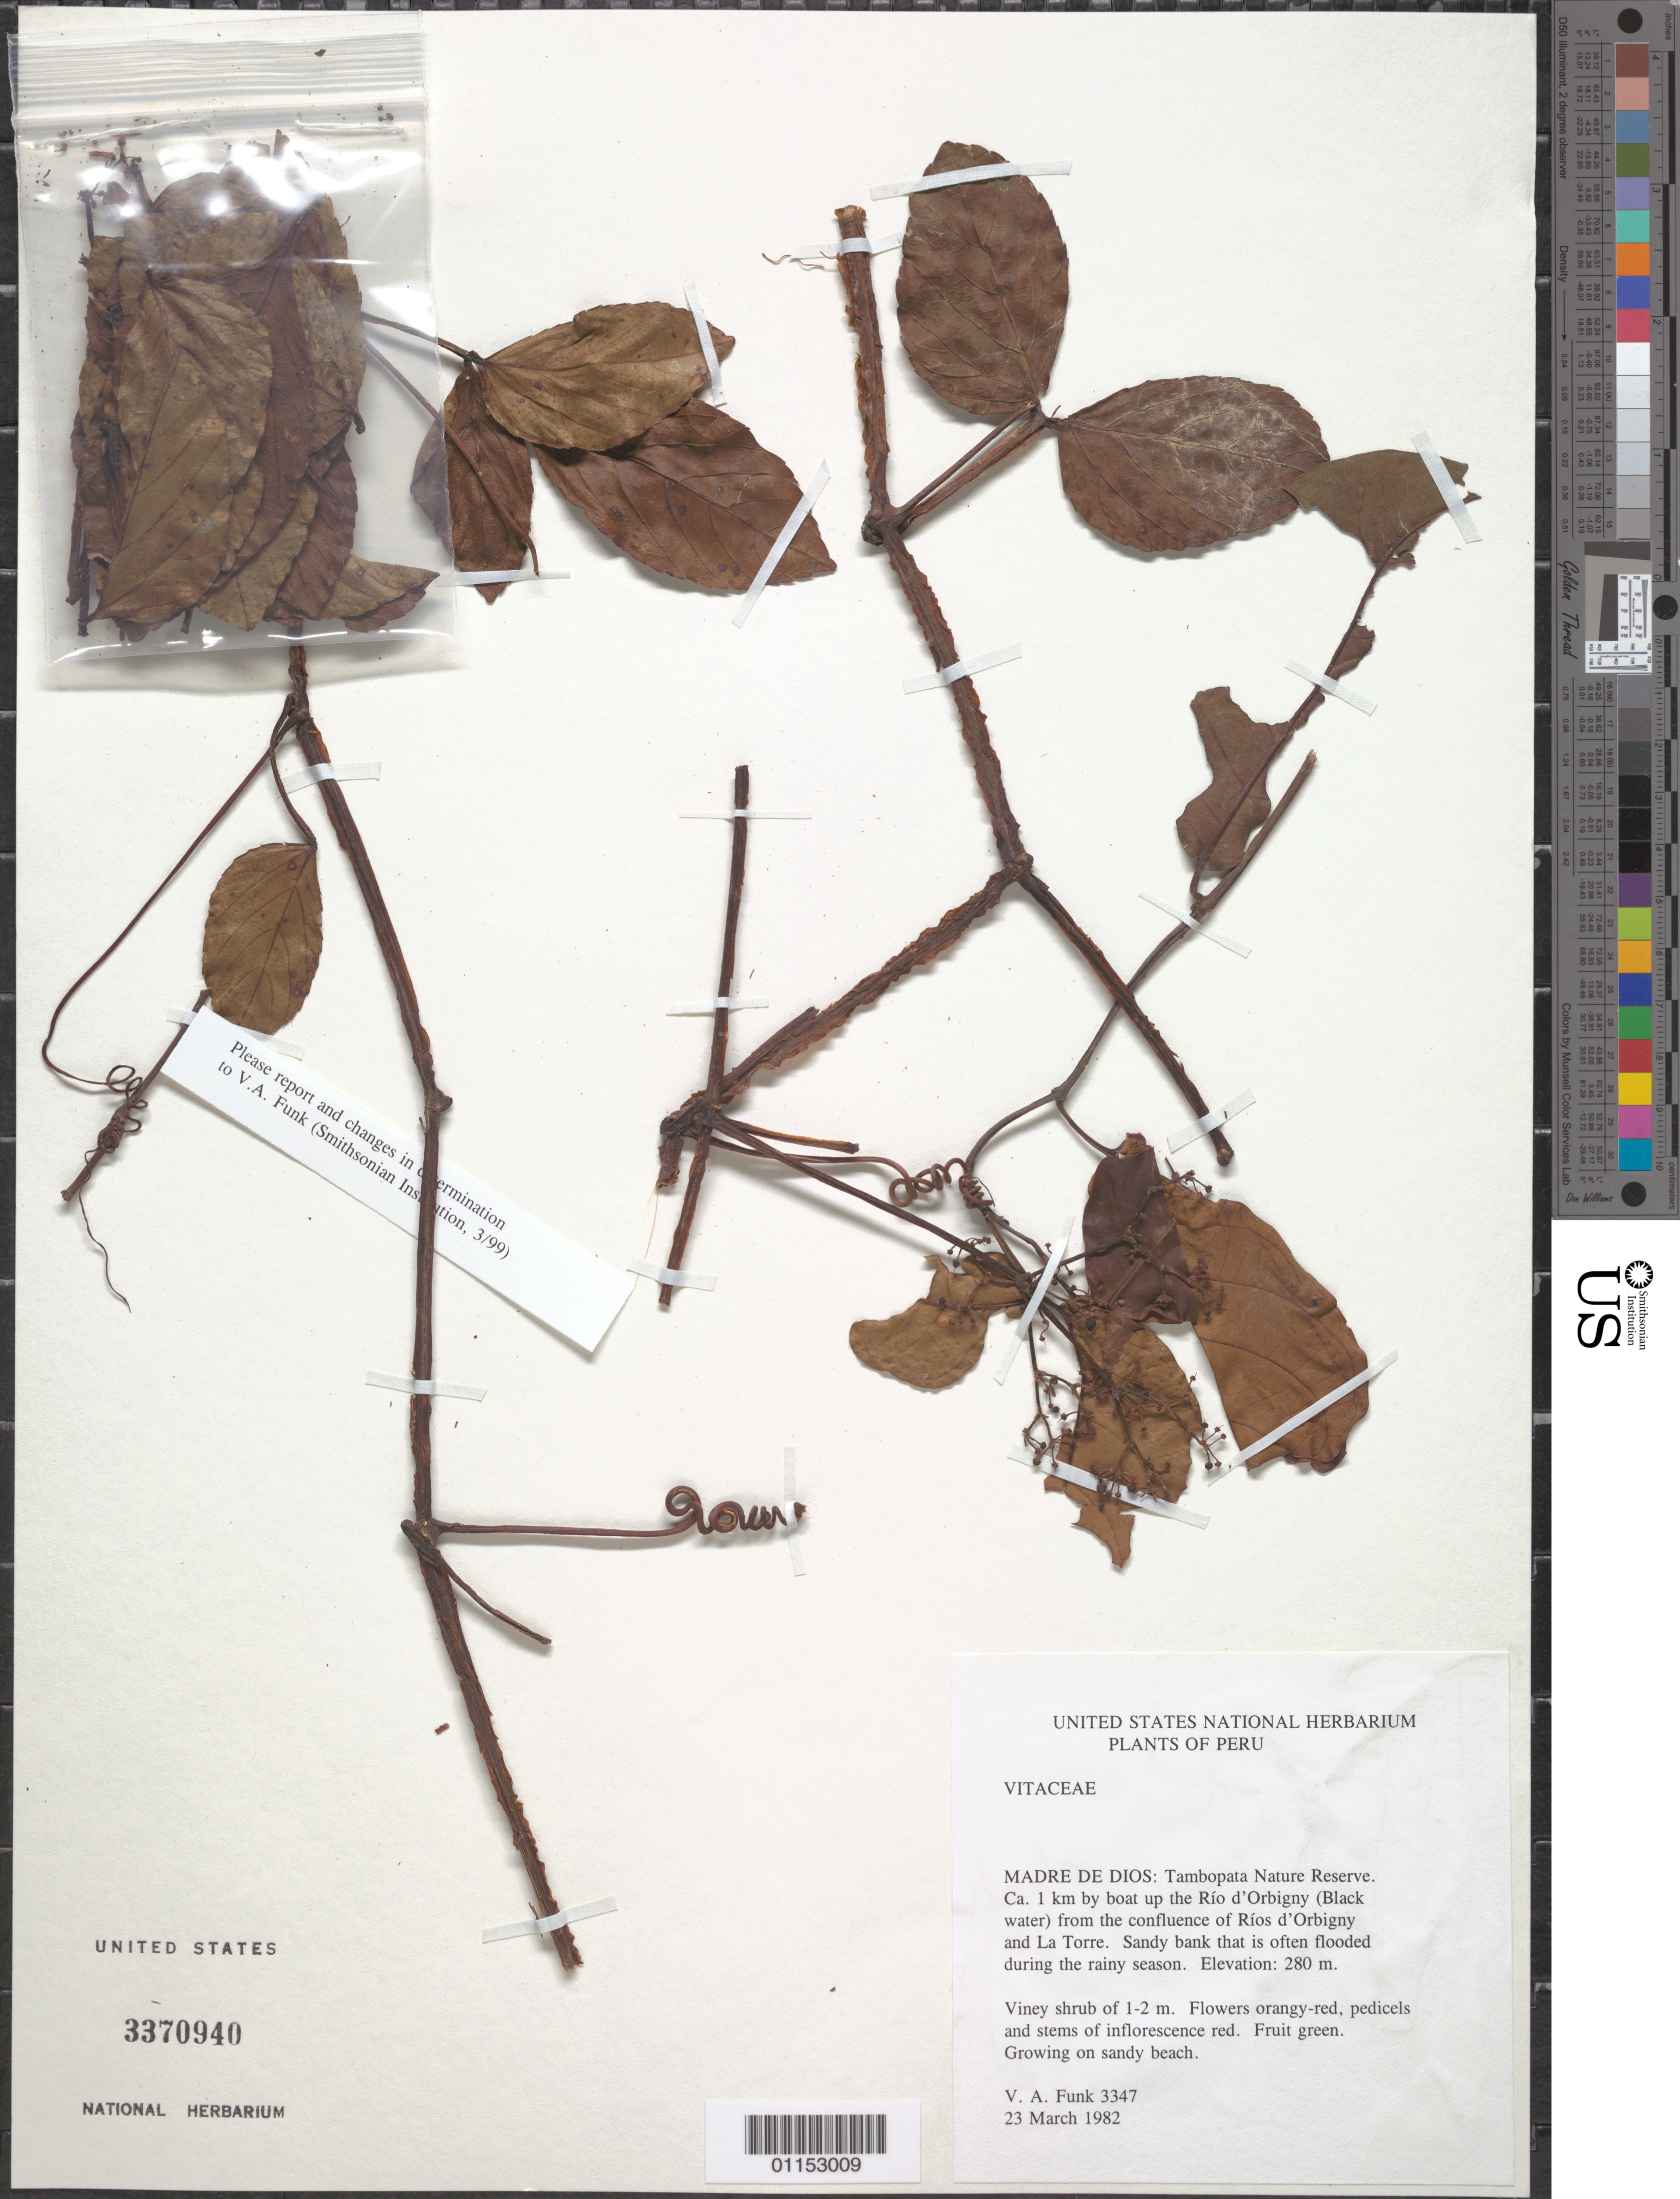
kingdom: Plantae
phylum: Tracheophyta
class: Magnoliopsida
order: Vitales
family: Vitaceae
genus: Cissus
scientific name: Cissus sp.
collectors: V. Funk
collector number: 3347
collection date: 1982-03-23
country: Peru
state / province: Madre de Dios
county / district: Tambopata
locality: Madre de Dios: Tambopata Nature Reserve. Ca 1 km by boat up the Rio d'Orbigny (Black water) from the confluence of Rios d'Orbigny and La Torre.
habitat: Sandy bank that is often flooded during the rainy season. Viney shrub.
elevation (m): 280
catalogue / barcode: US 3370940